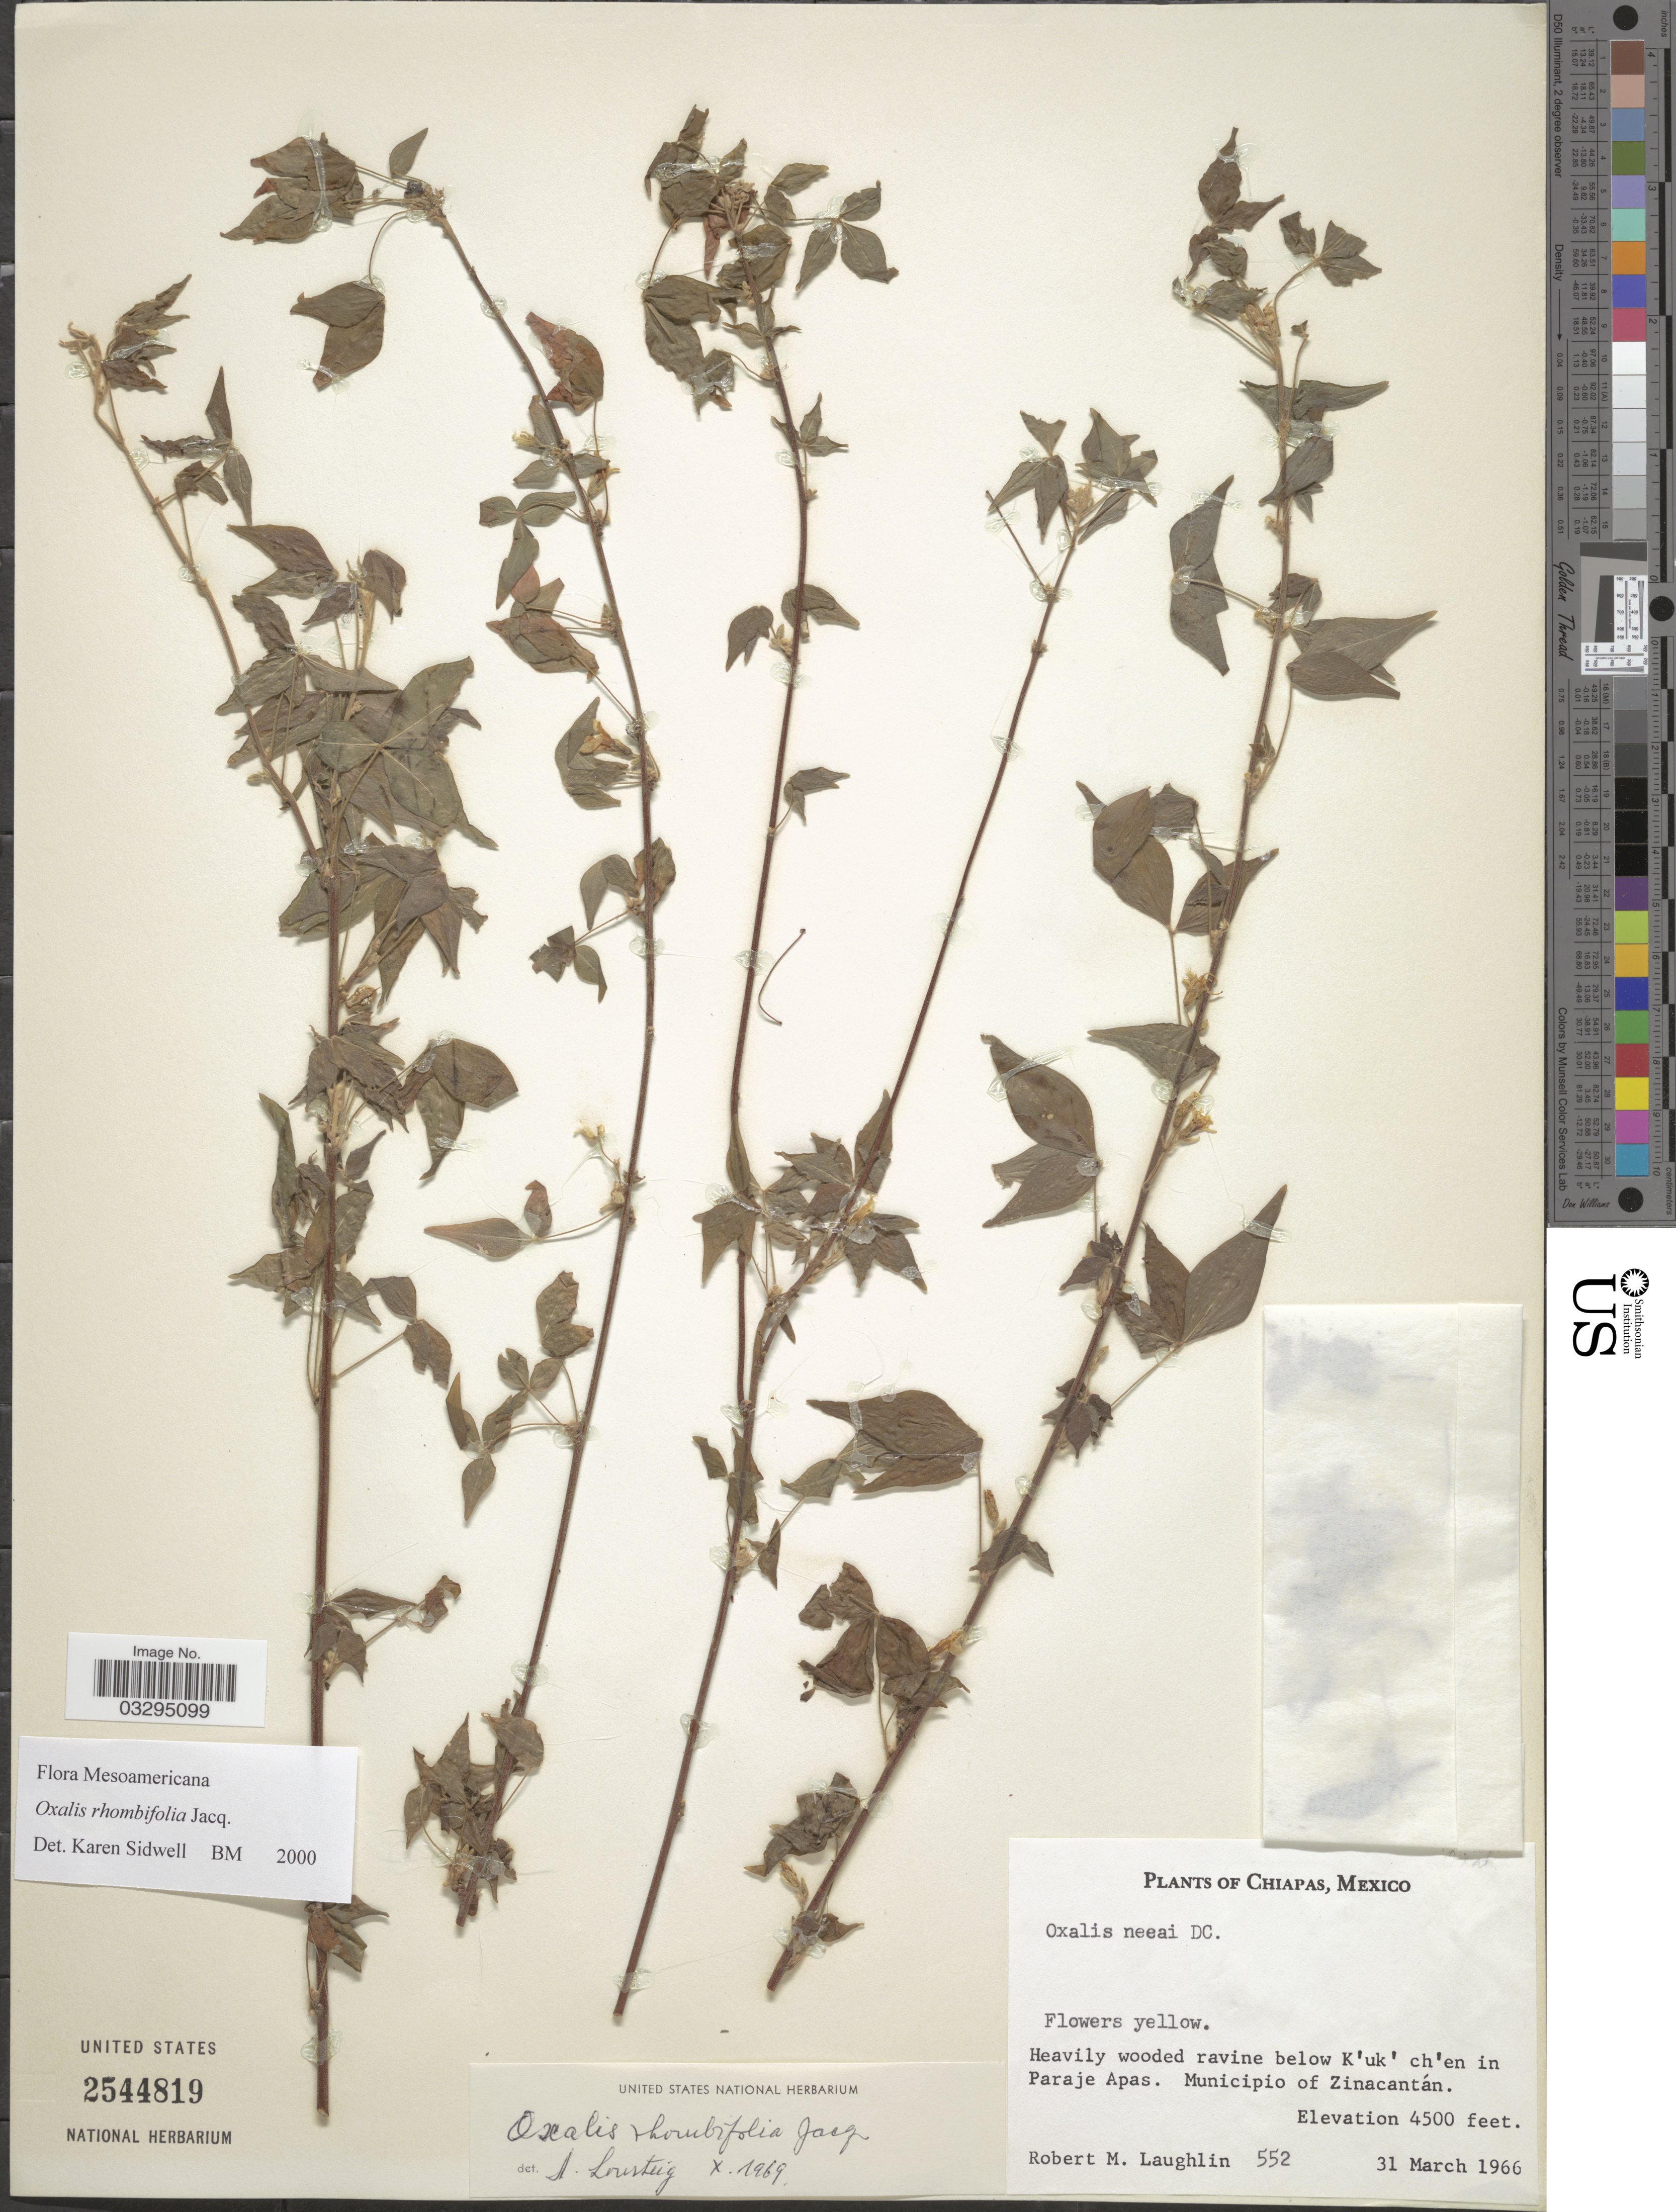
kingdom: Plantae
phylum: Tracheophyta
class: Magnoliopsida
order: Oxalidales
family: Oxalidaceae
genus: Oxalis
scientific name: Oxalis rhombifolia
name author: Jacq.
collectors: R. M. Laughlin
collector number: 552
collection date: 1966-03-31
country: Mexico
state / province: Chiapas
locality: Heavily wooded ravine below K'uk' ch'en in Paraje Apas. Municipio of Zinacantán.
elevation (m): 1372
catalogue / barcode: US 2544819